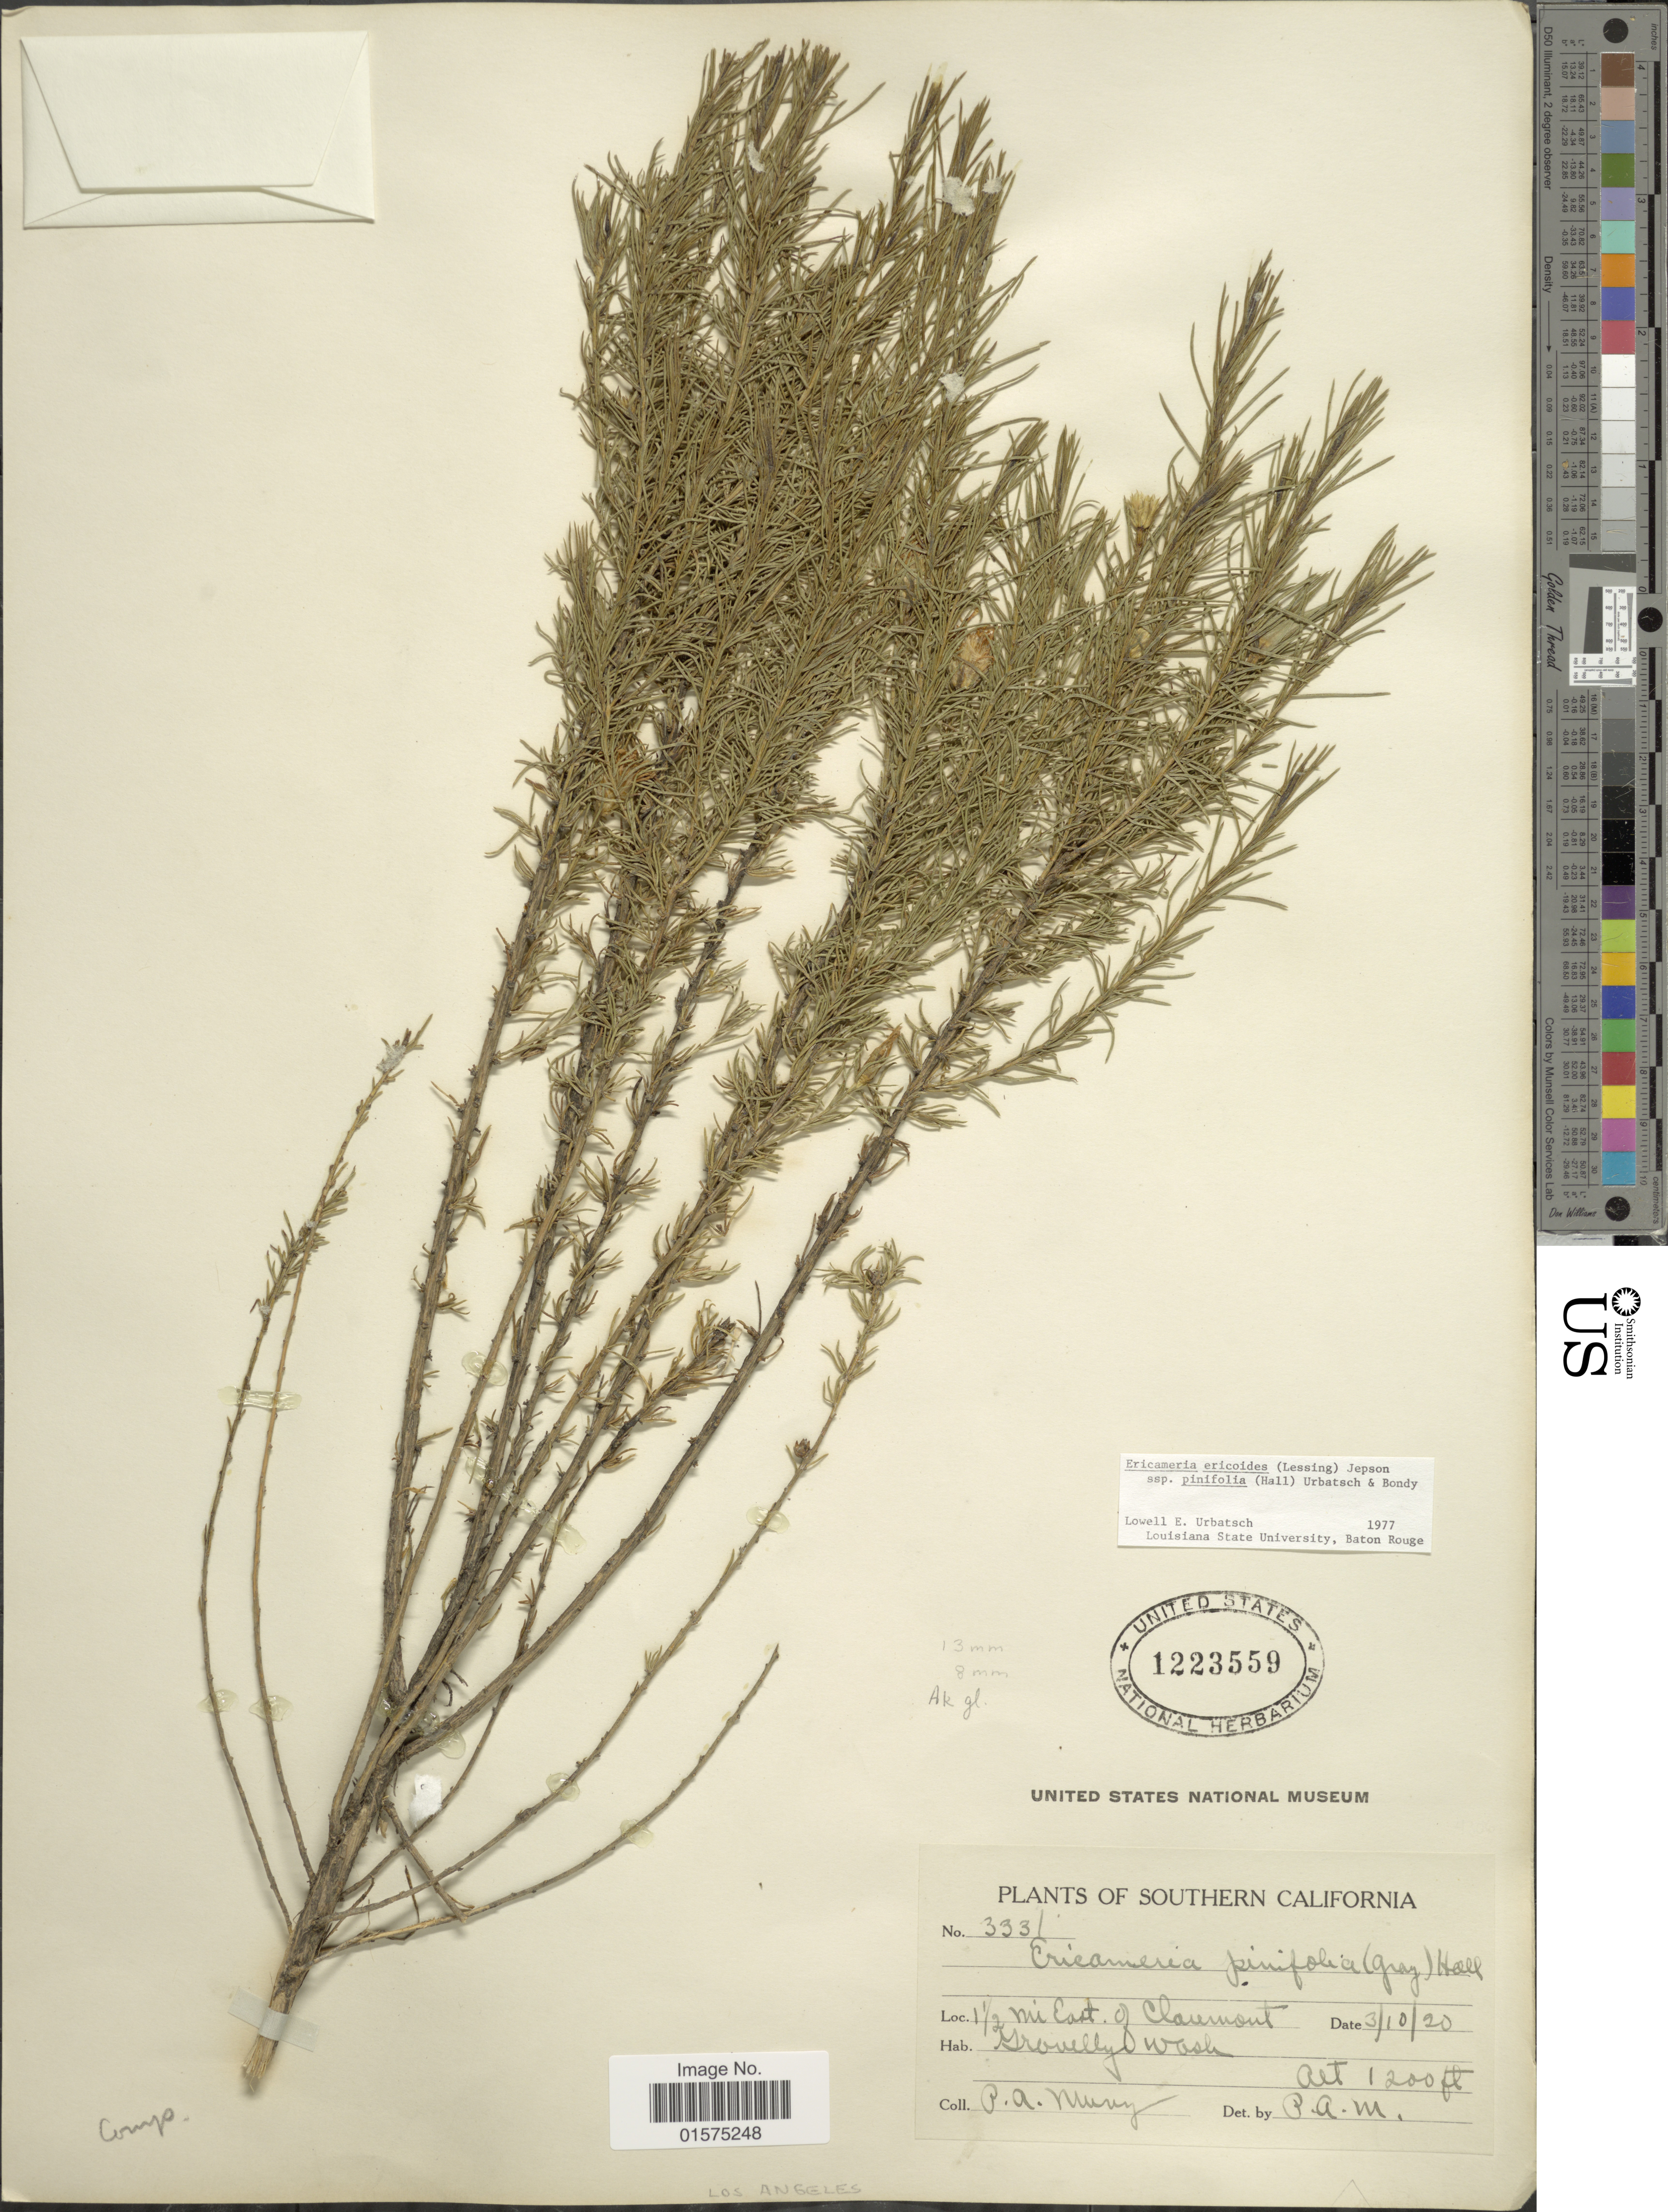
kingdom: Plantae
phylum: Tracheophyta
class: Magnoliopsida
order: Asterales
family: Asteraceae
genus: Ericameria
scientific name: Ericameria pinifolia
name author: (A. Gray) Hall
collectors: P. Murry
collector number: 3331*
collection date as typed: Transcribed d/m/y: 10/3/20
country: United States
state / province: California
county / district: Los Angeles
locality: Southern California. 1½ mi East of Claremont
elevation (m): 366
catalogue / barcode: US 1223559